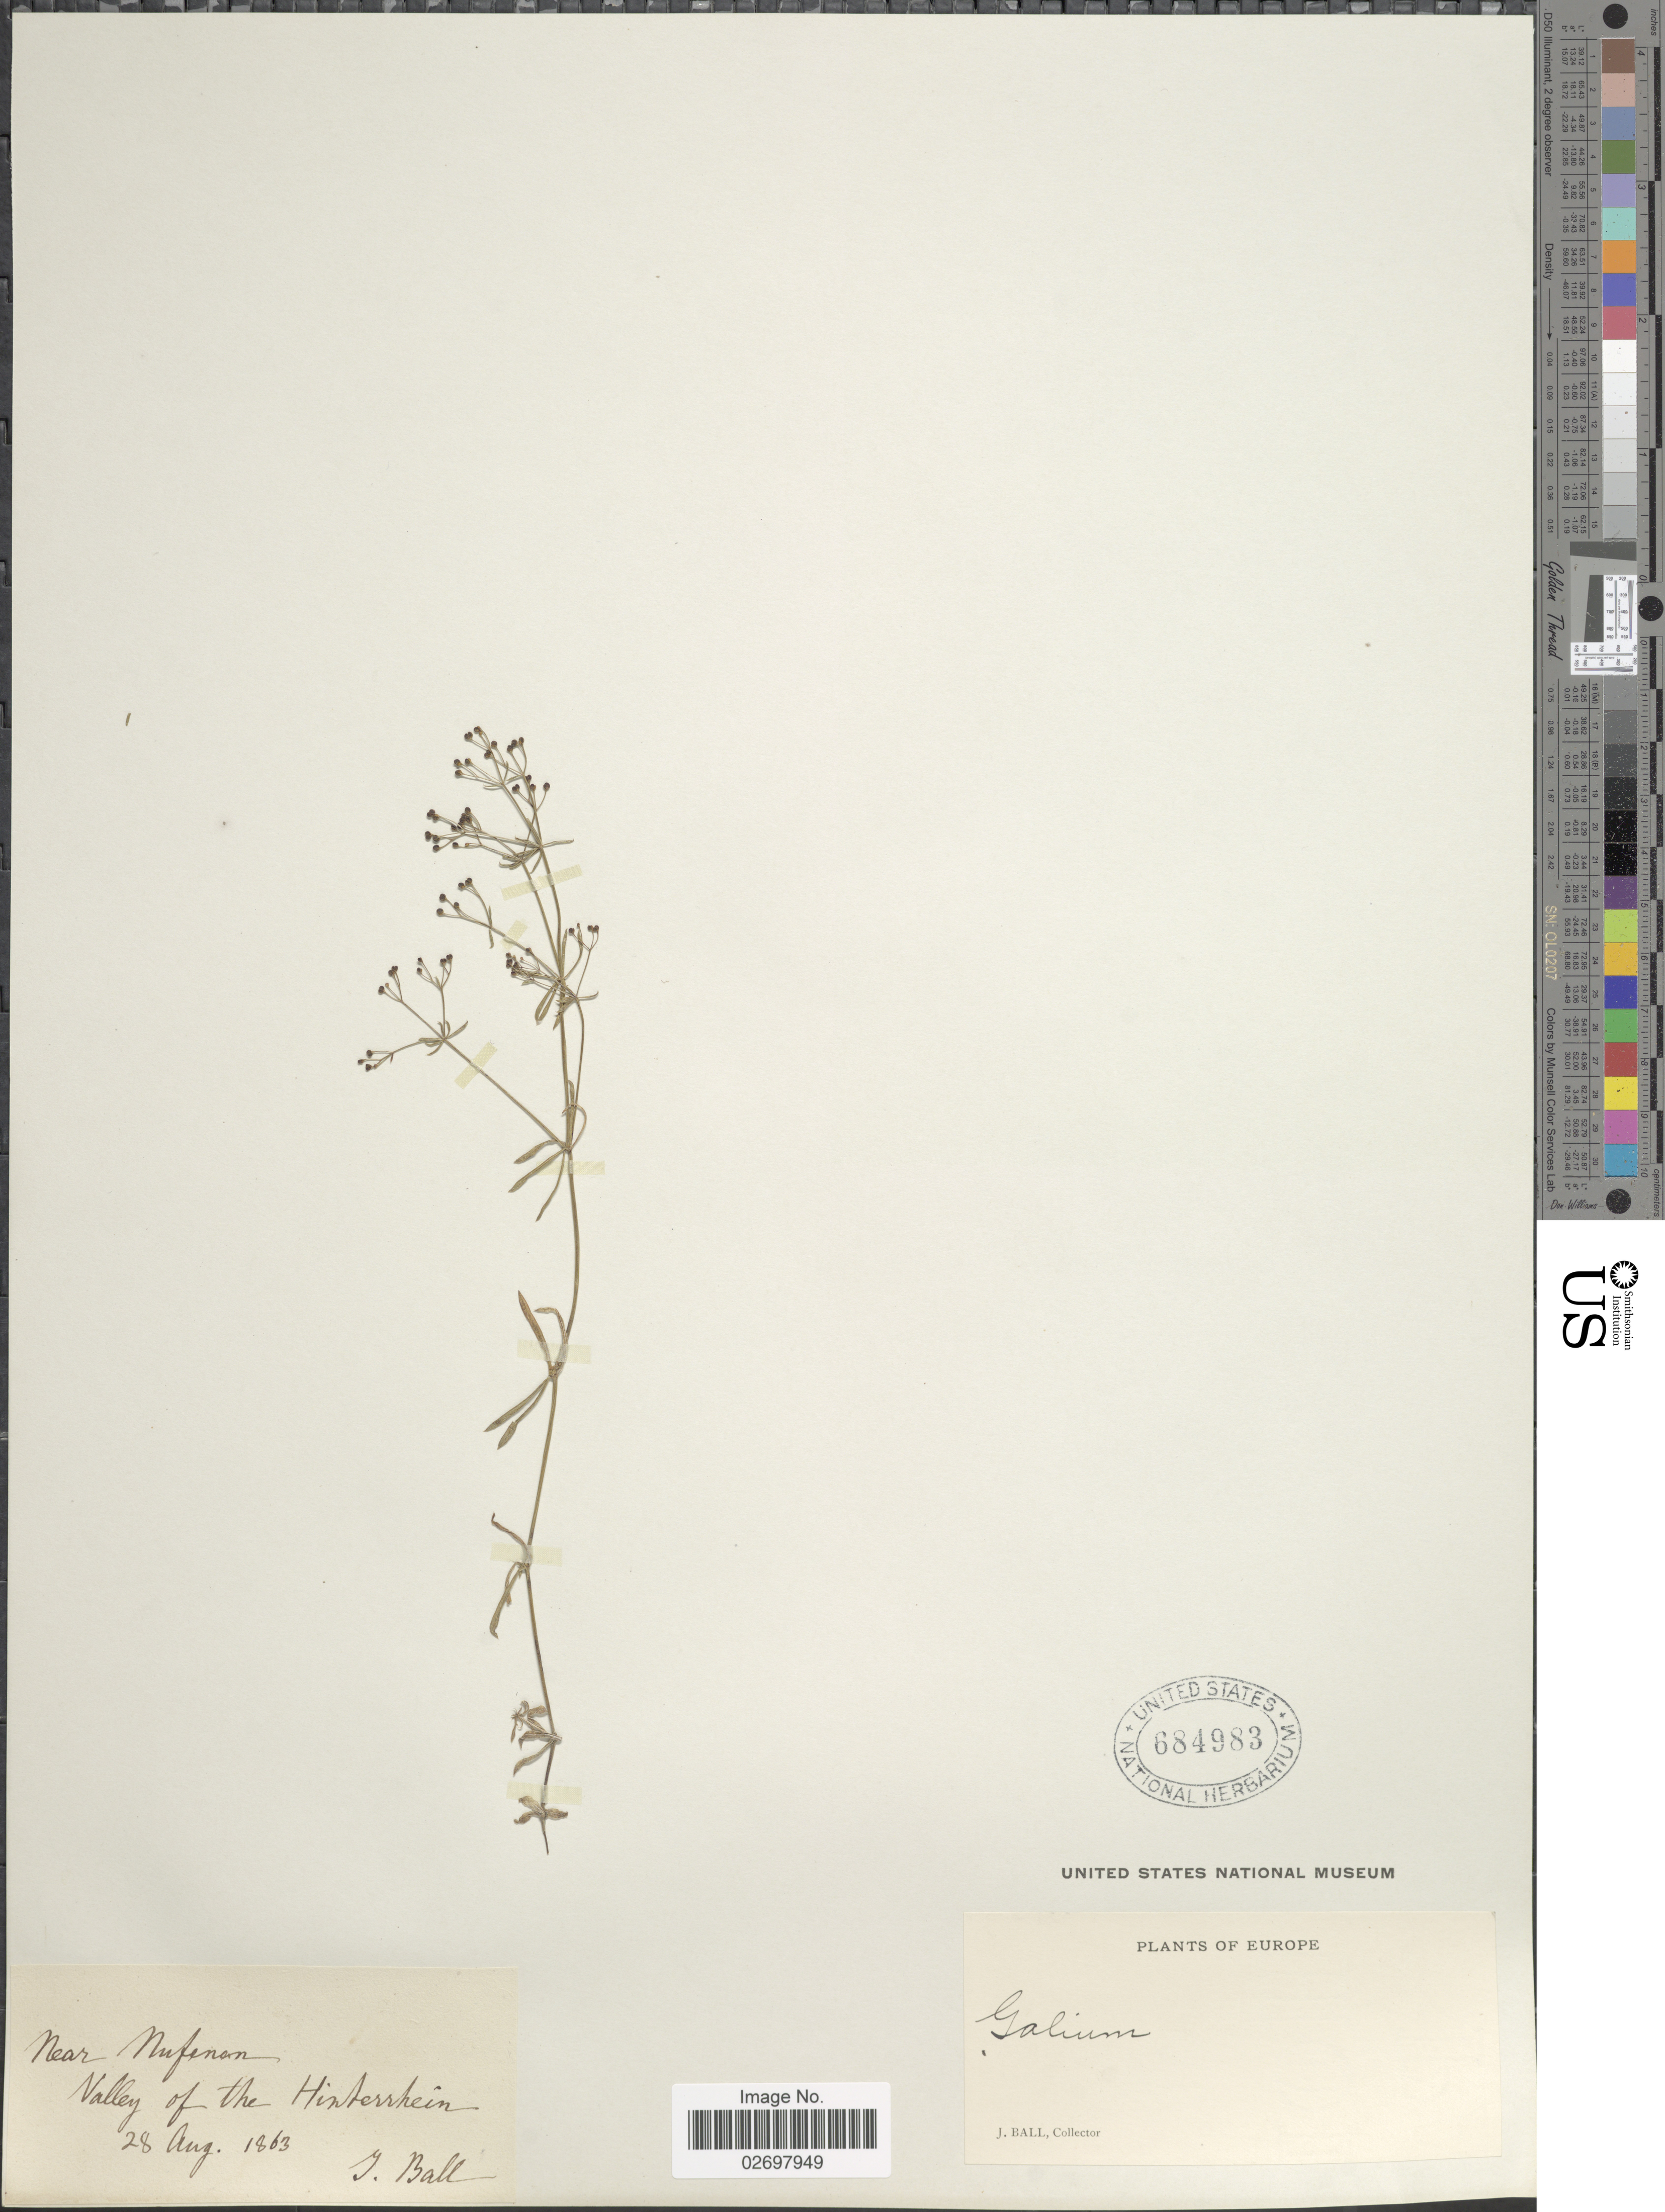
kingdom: Plantae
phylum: Tracheophyta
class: Magnoliopsida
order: Gentianales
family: Rubiaceae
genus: Galium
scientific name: Galium sp.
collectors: J. Ball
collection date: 1863-08-28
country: Switzerland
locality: Near Nufenen, Valley of The Hinterrhein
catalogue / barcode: US 684983